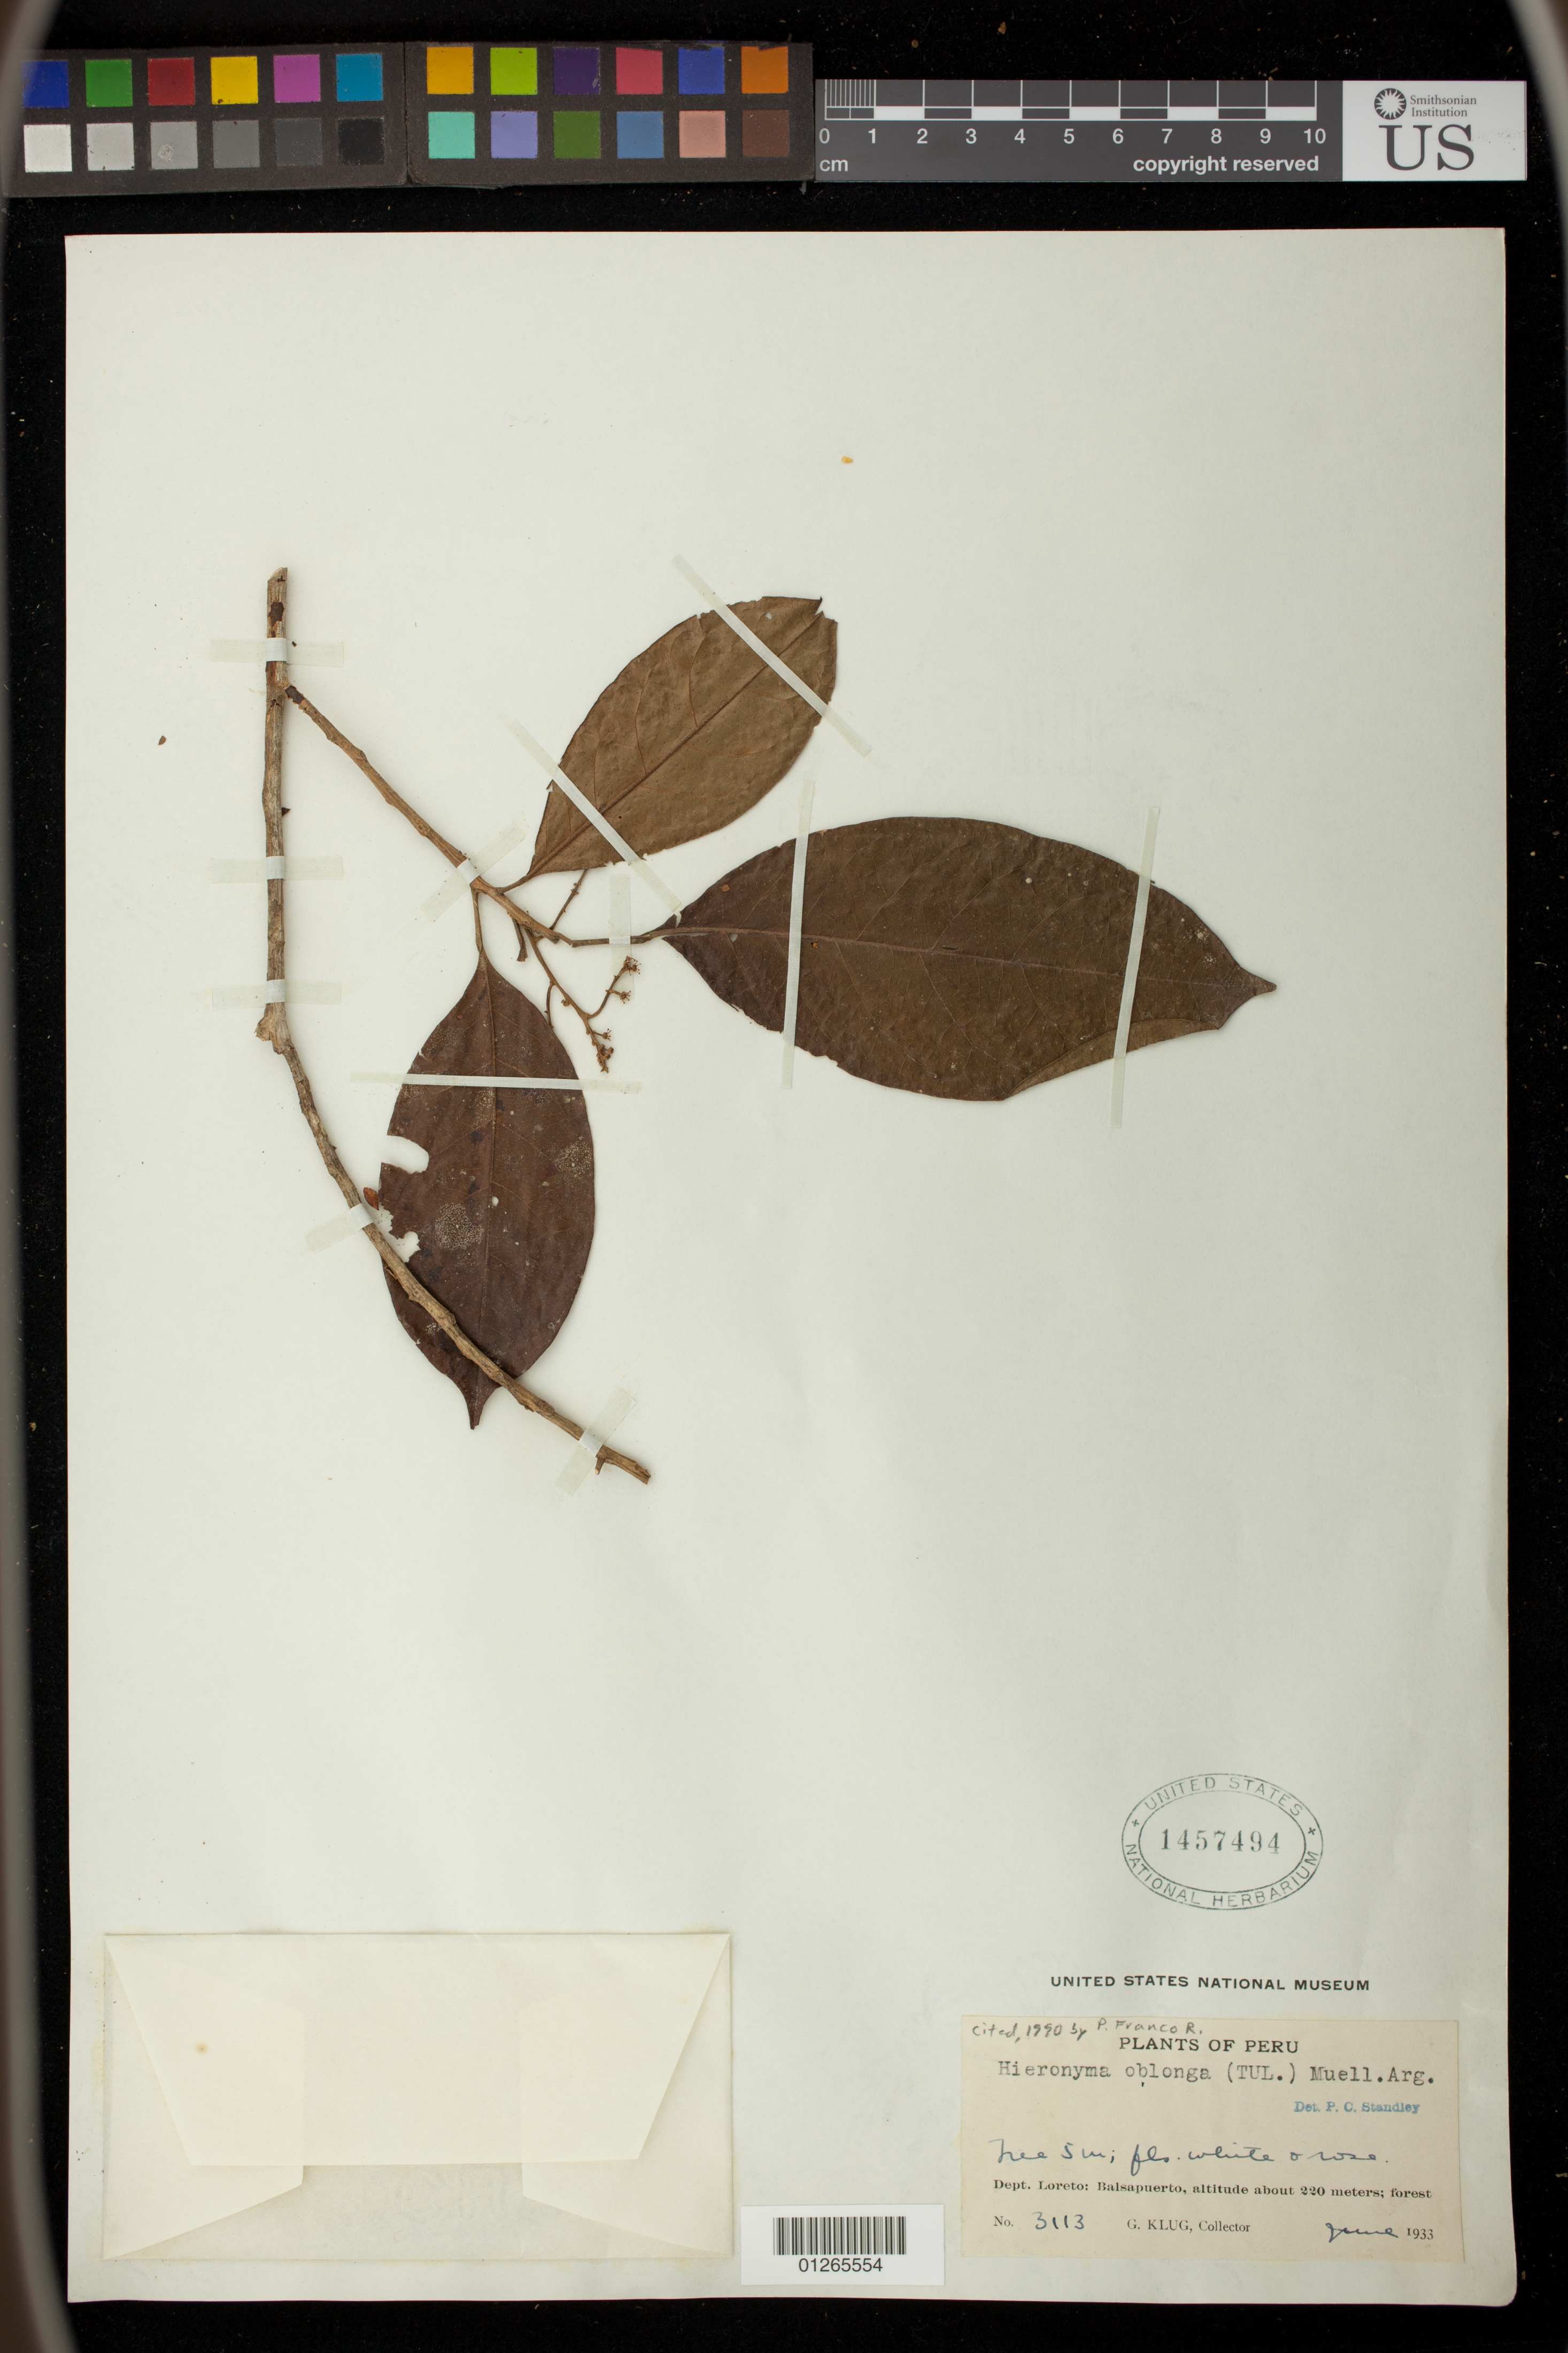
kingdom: Plantae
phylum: Tracheophyta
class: Magnoliopsida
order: Malpighiales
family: Phyllanthaceae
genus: Hieronyma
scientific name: Hieronyma oblonga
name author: (Tul.) Müll. Arg.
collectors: G. Klug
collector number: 3113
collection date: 1933-06-01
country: Peru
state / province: Loreto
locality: Zepelacio, near Moyobamba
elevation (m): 220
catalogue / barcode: US 1457494